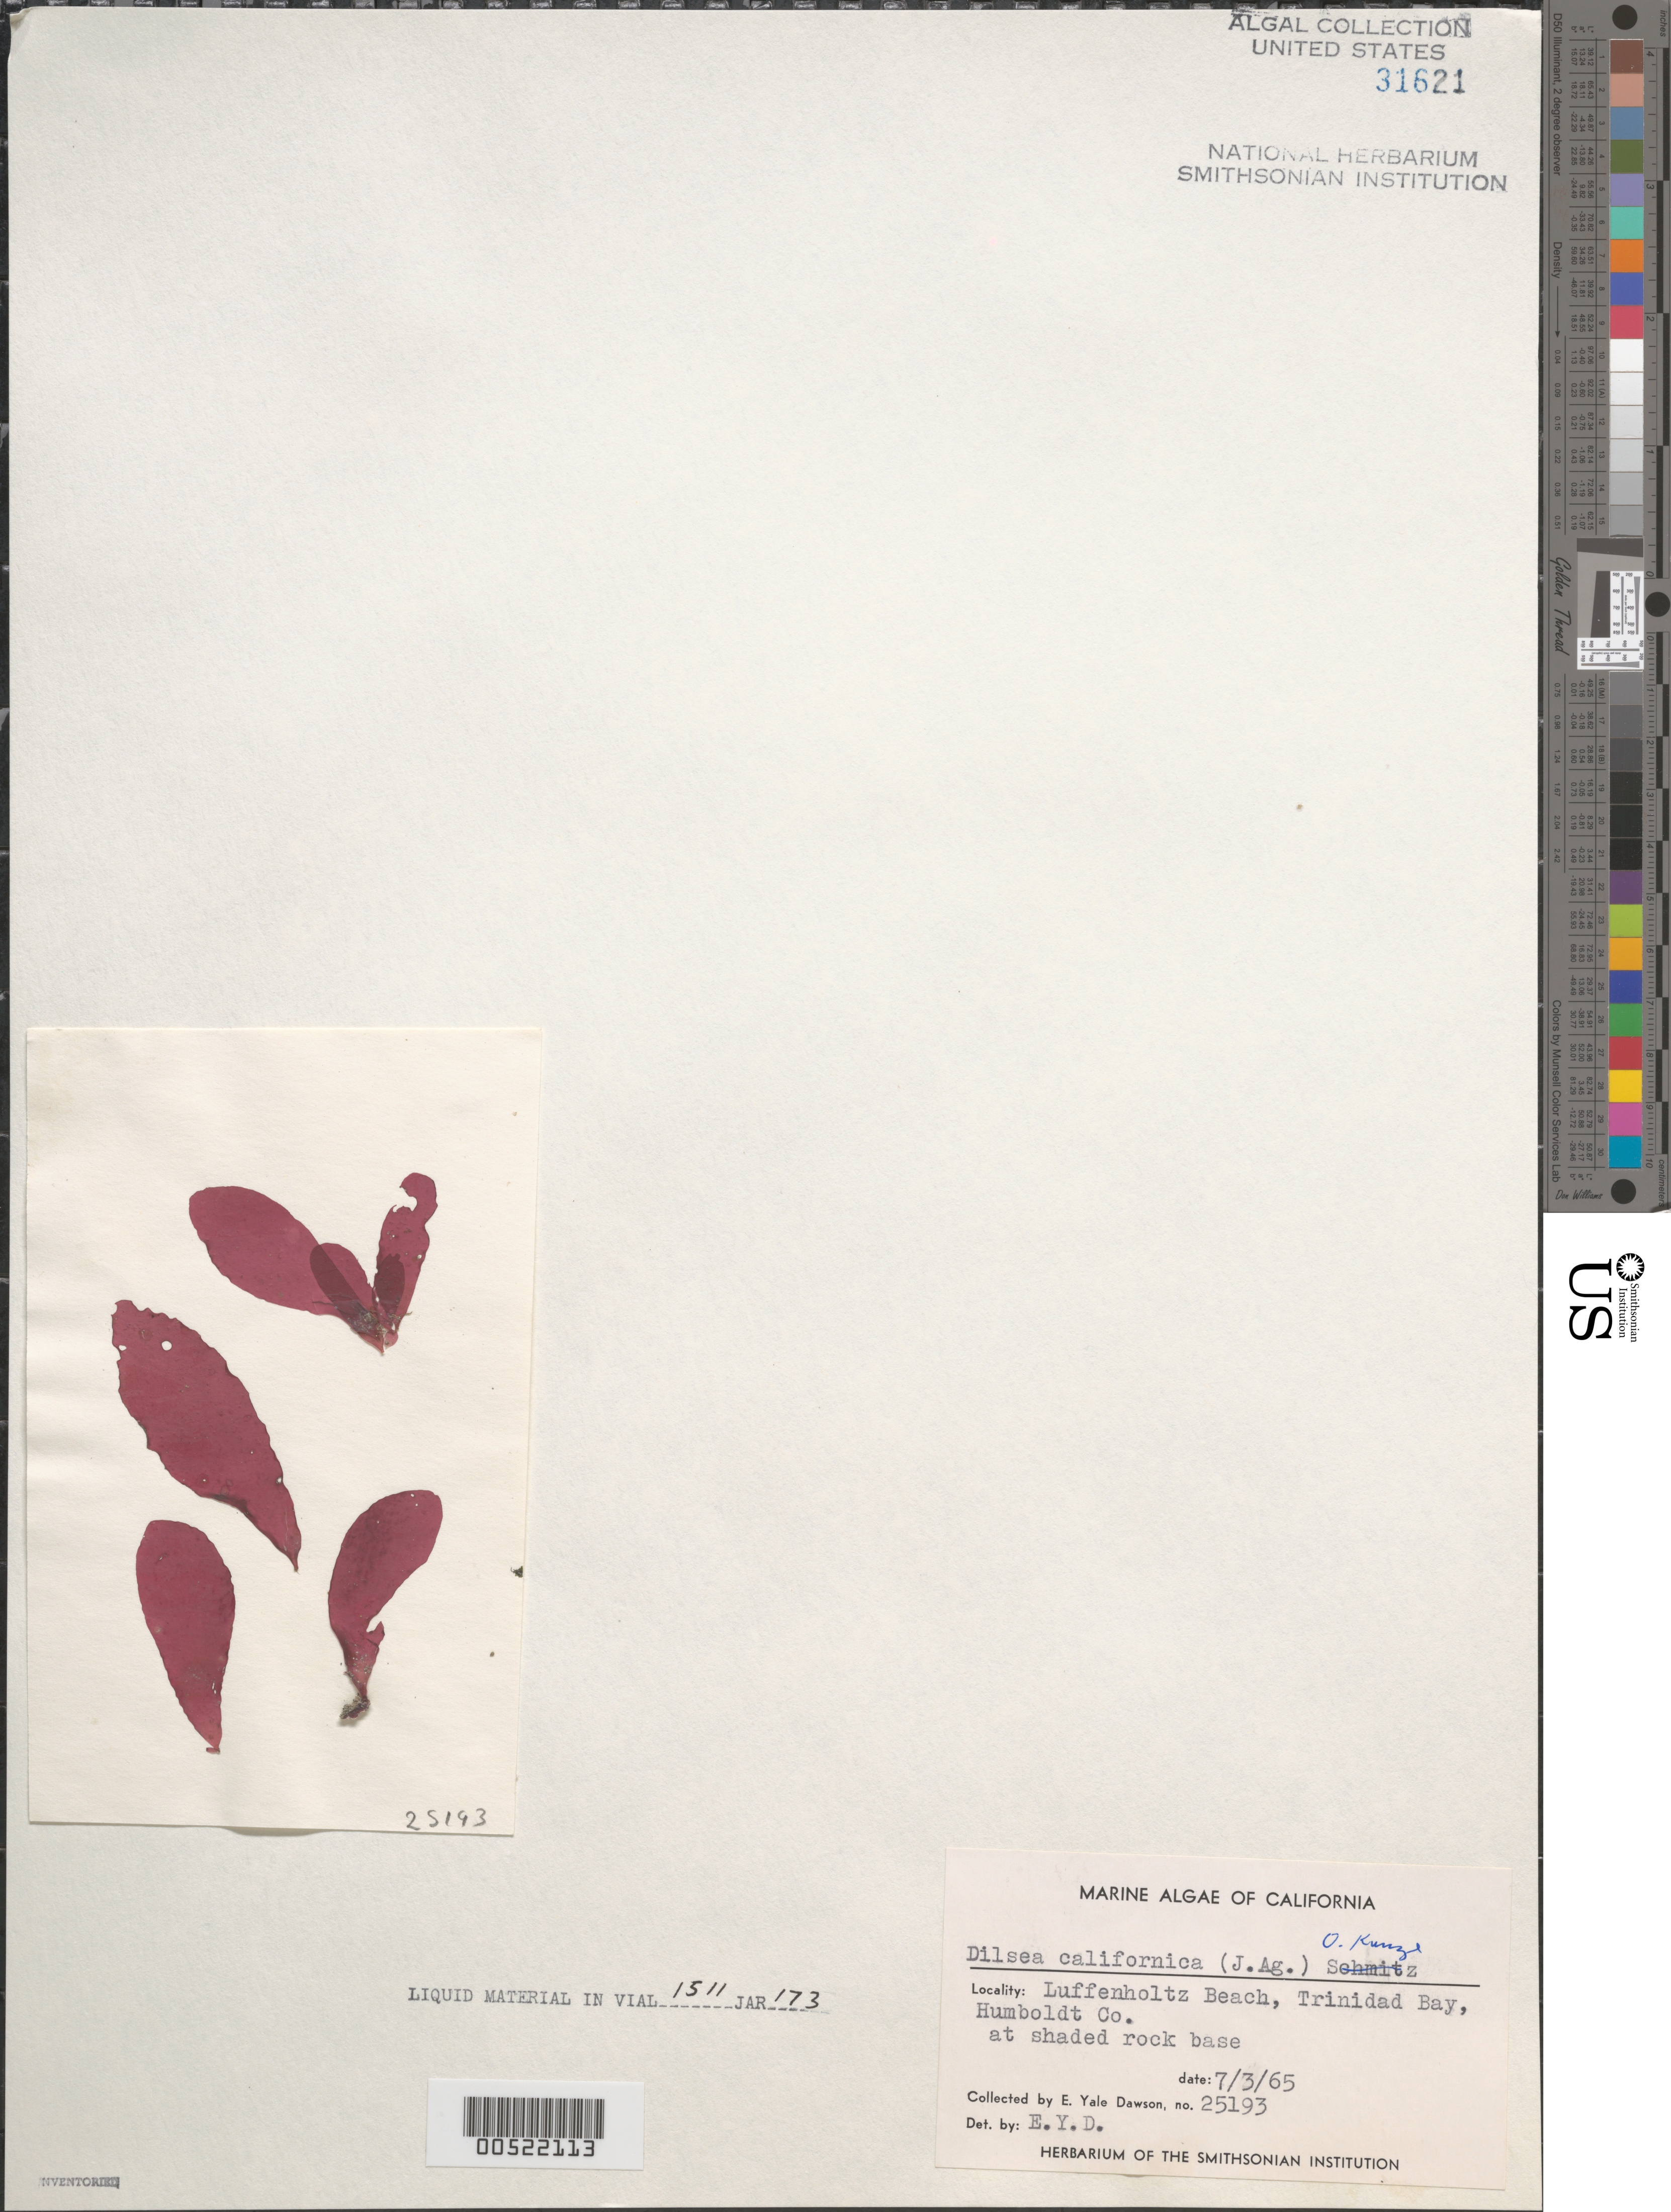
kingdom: Plantae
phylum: Rhodophyta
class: Florideophyceae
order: Gigartinales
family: Dumontiaceae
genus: Dilsea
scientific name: Dilsea californica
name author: (J. Agardh) Kuntze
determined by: Dawson, E. Y.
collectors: E. Y. Dawson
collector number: EYD 25193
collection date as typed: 03 Jul 1965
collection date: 1965-07-03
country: United States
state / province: California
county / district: Humboldt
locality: Luffenholtz Beach, Trinidad Bay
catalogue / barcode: US 31621